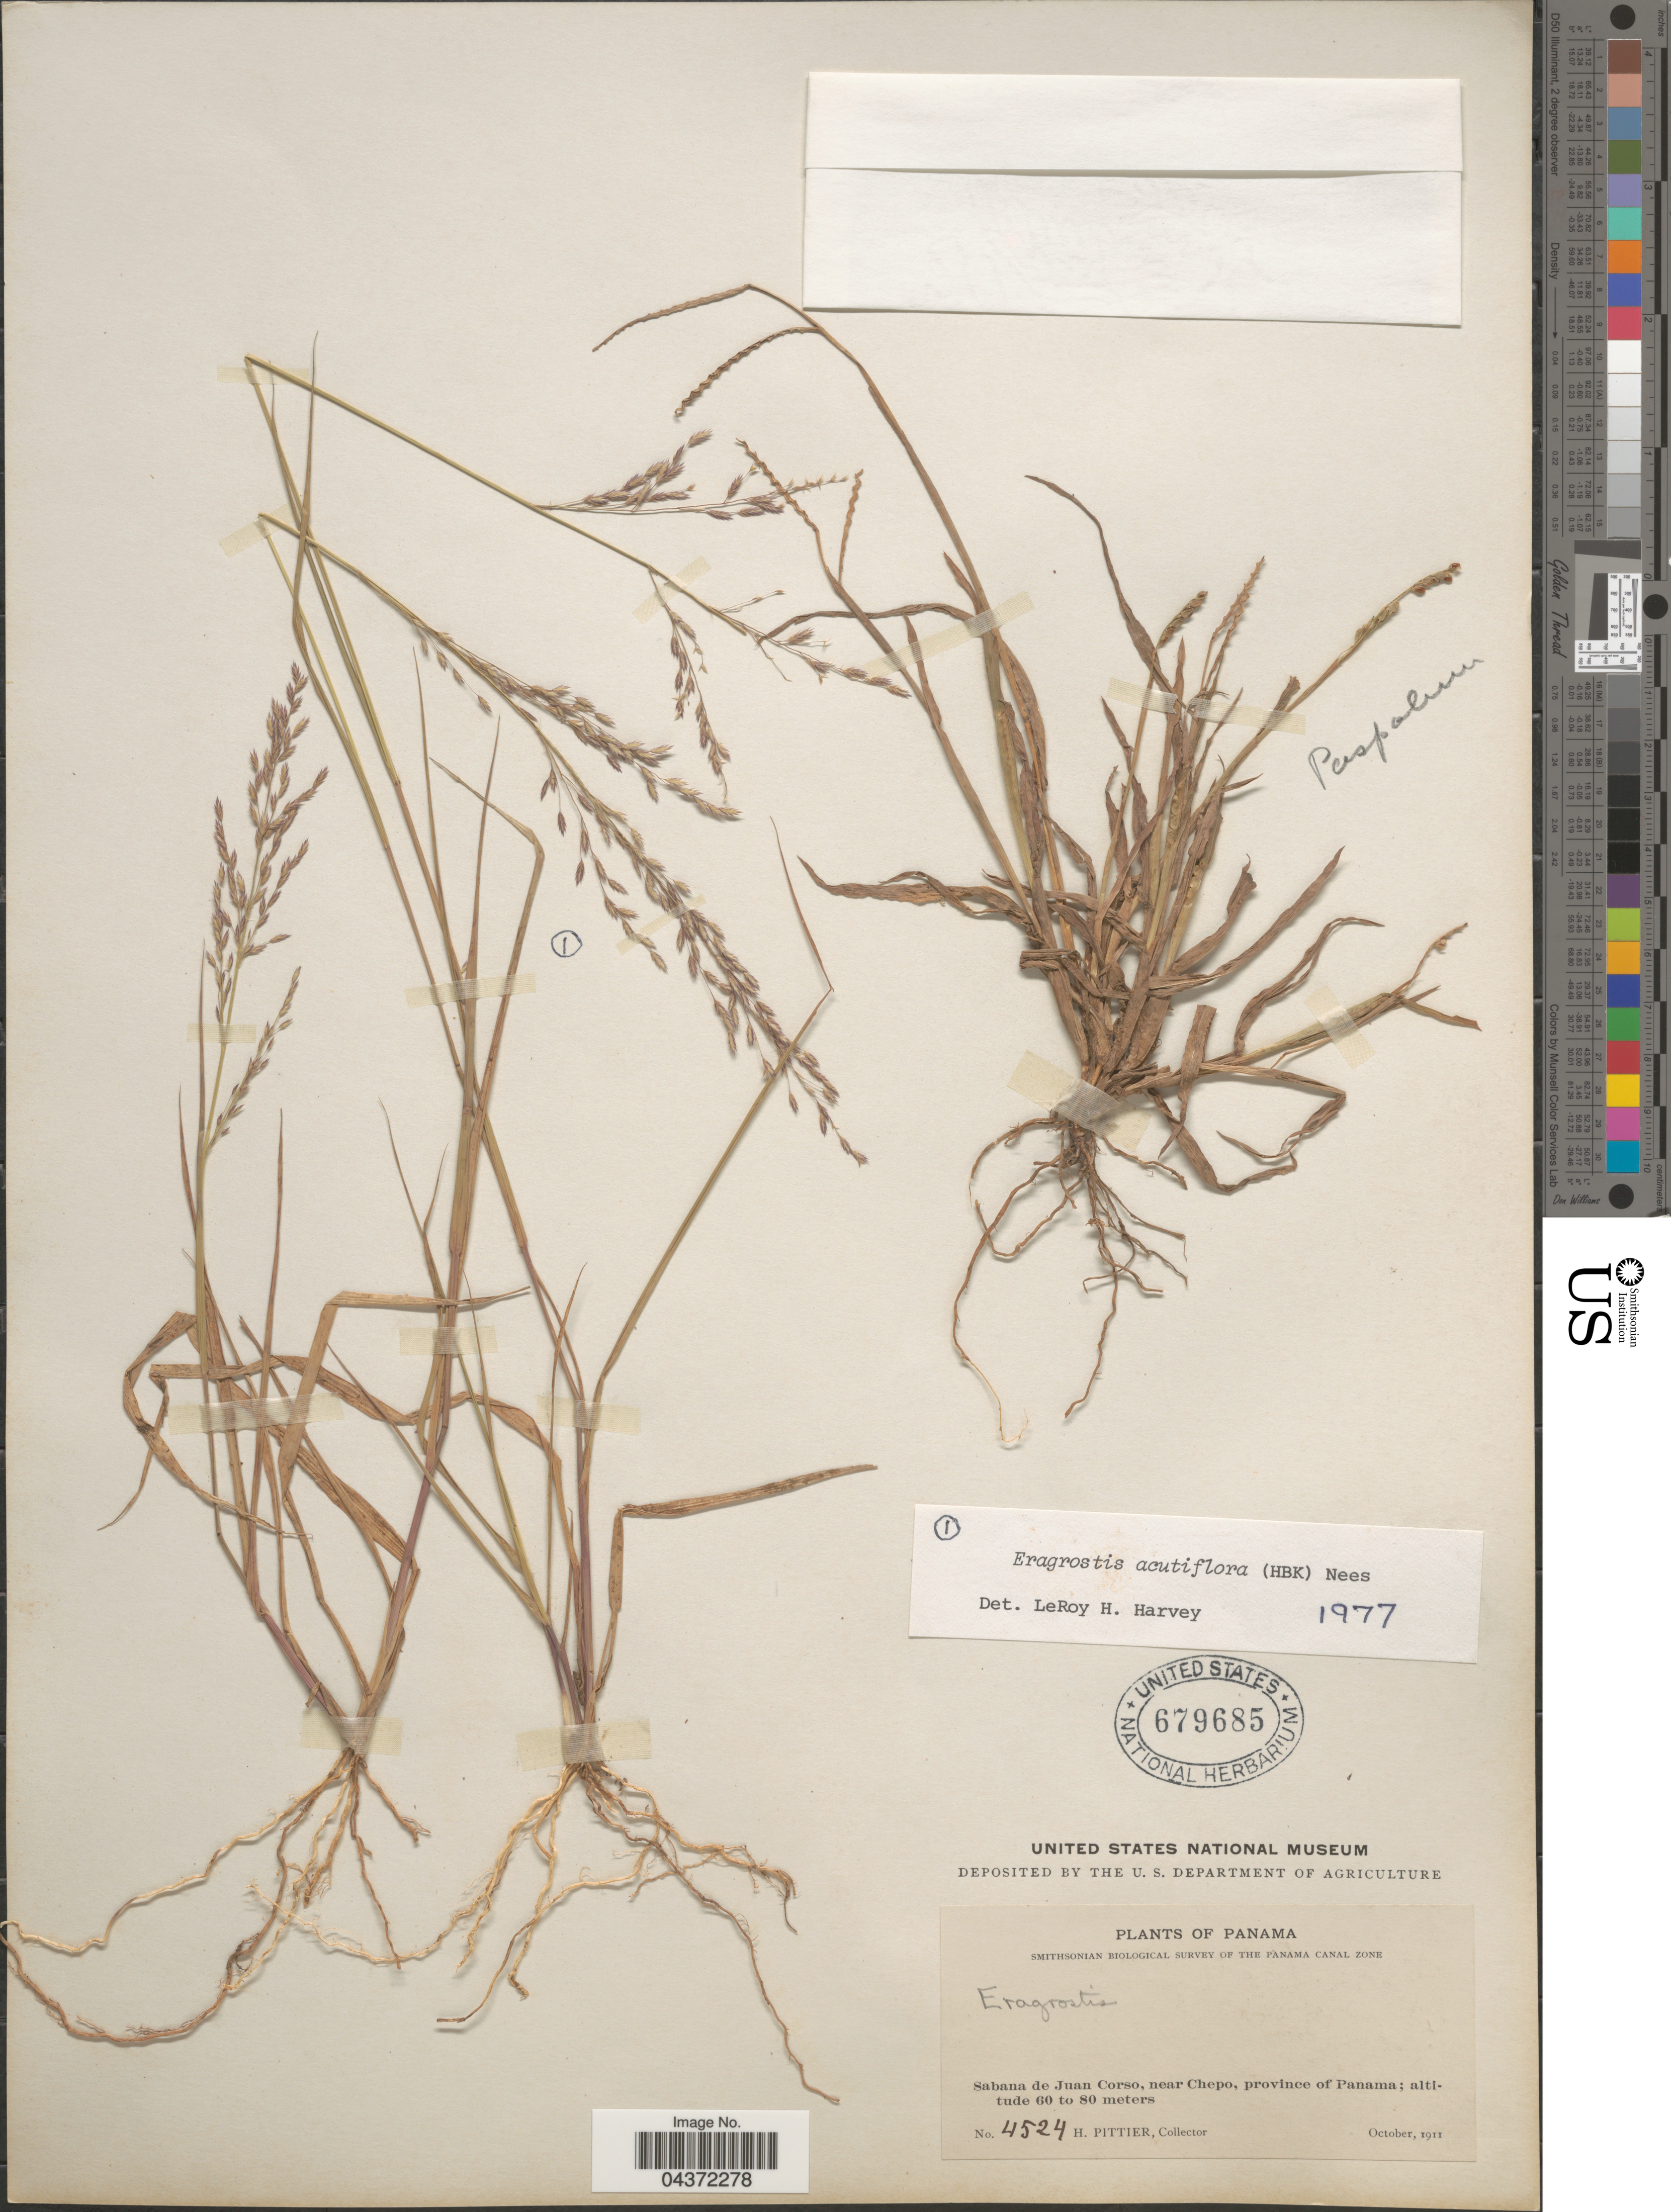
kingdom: Plantae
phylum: Tracheophyta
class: Liliopsida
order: Poales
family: Poaceae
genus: Eragrostis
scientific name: Eragrostis acutiflora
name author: (Kunth) Nees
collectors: H. F. Pittier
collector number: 4524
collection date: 1911-10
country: Panama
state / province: Panamá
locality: Smithsonian Biological Survey of the Panama Canal Zone. Sabana de Juan Corso, near Chepo, province of Panama.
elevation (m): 60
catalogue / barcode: US 679685